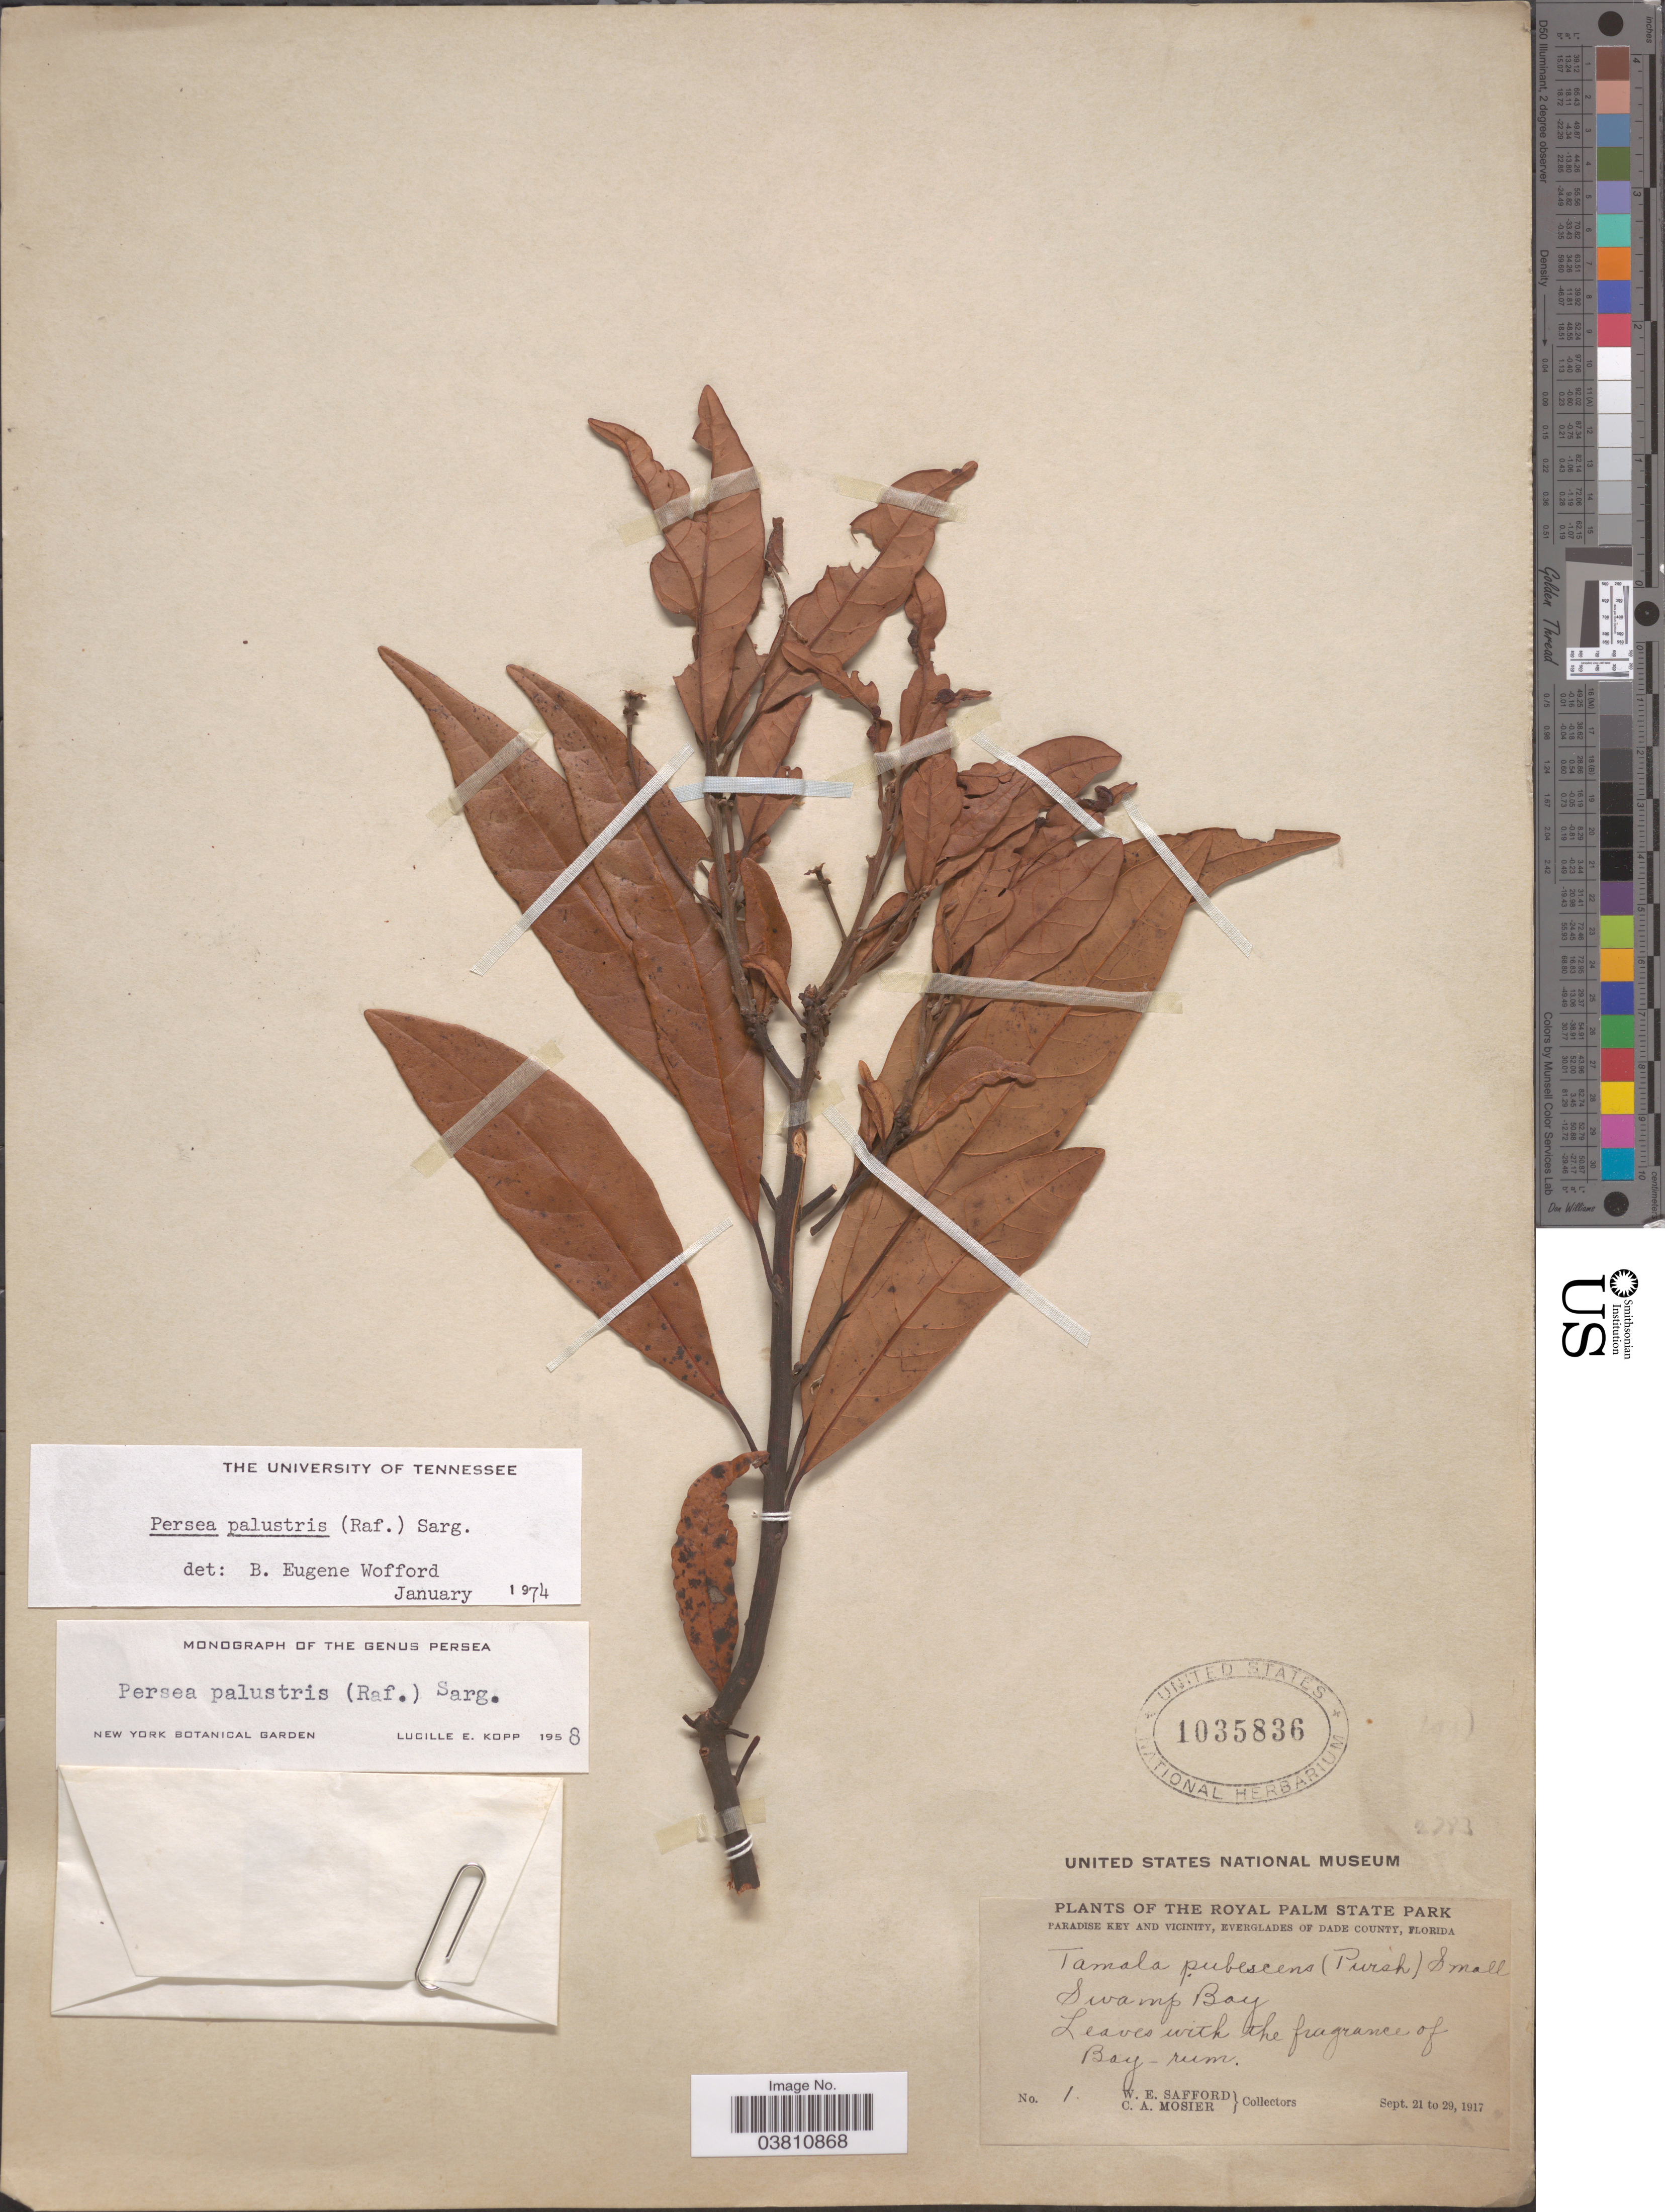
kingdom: Plantae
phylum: Tracheophyta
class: Magnoliopsida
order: Laurales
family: Lauraceae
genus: Persea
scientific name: Persea palustris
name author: (Raf.) Sarg.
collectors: W. E. Safford & C. A. Mosier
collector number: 1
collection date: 1917-09-21/1917-09-29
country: United States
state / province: Florida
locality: The Royal Palm State Park. Paradise Key and vicinity, Everglades of Dade County. Swamp Bay.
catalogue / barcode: US 1035836